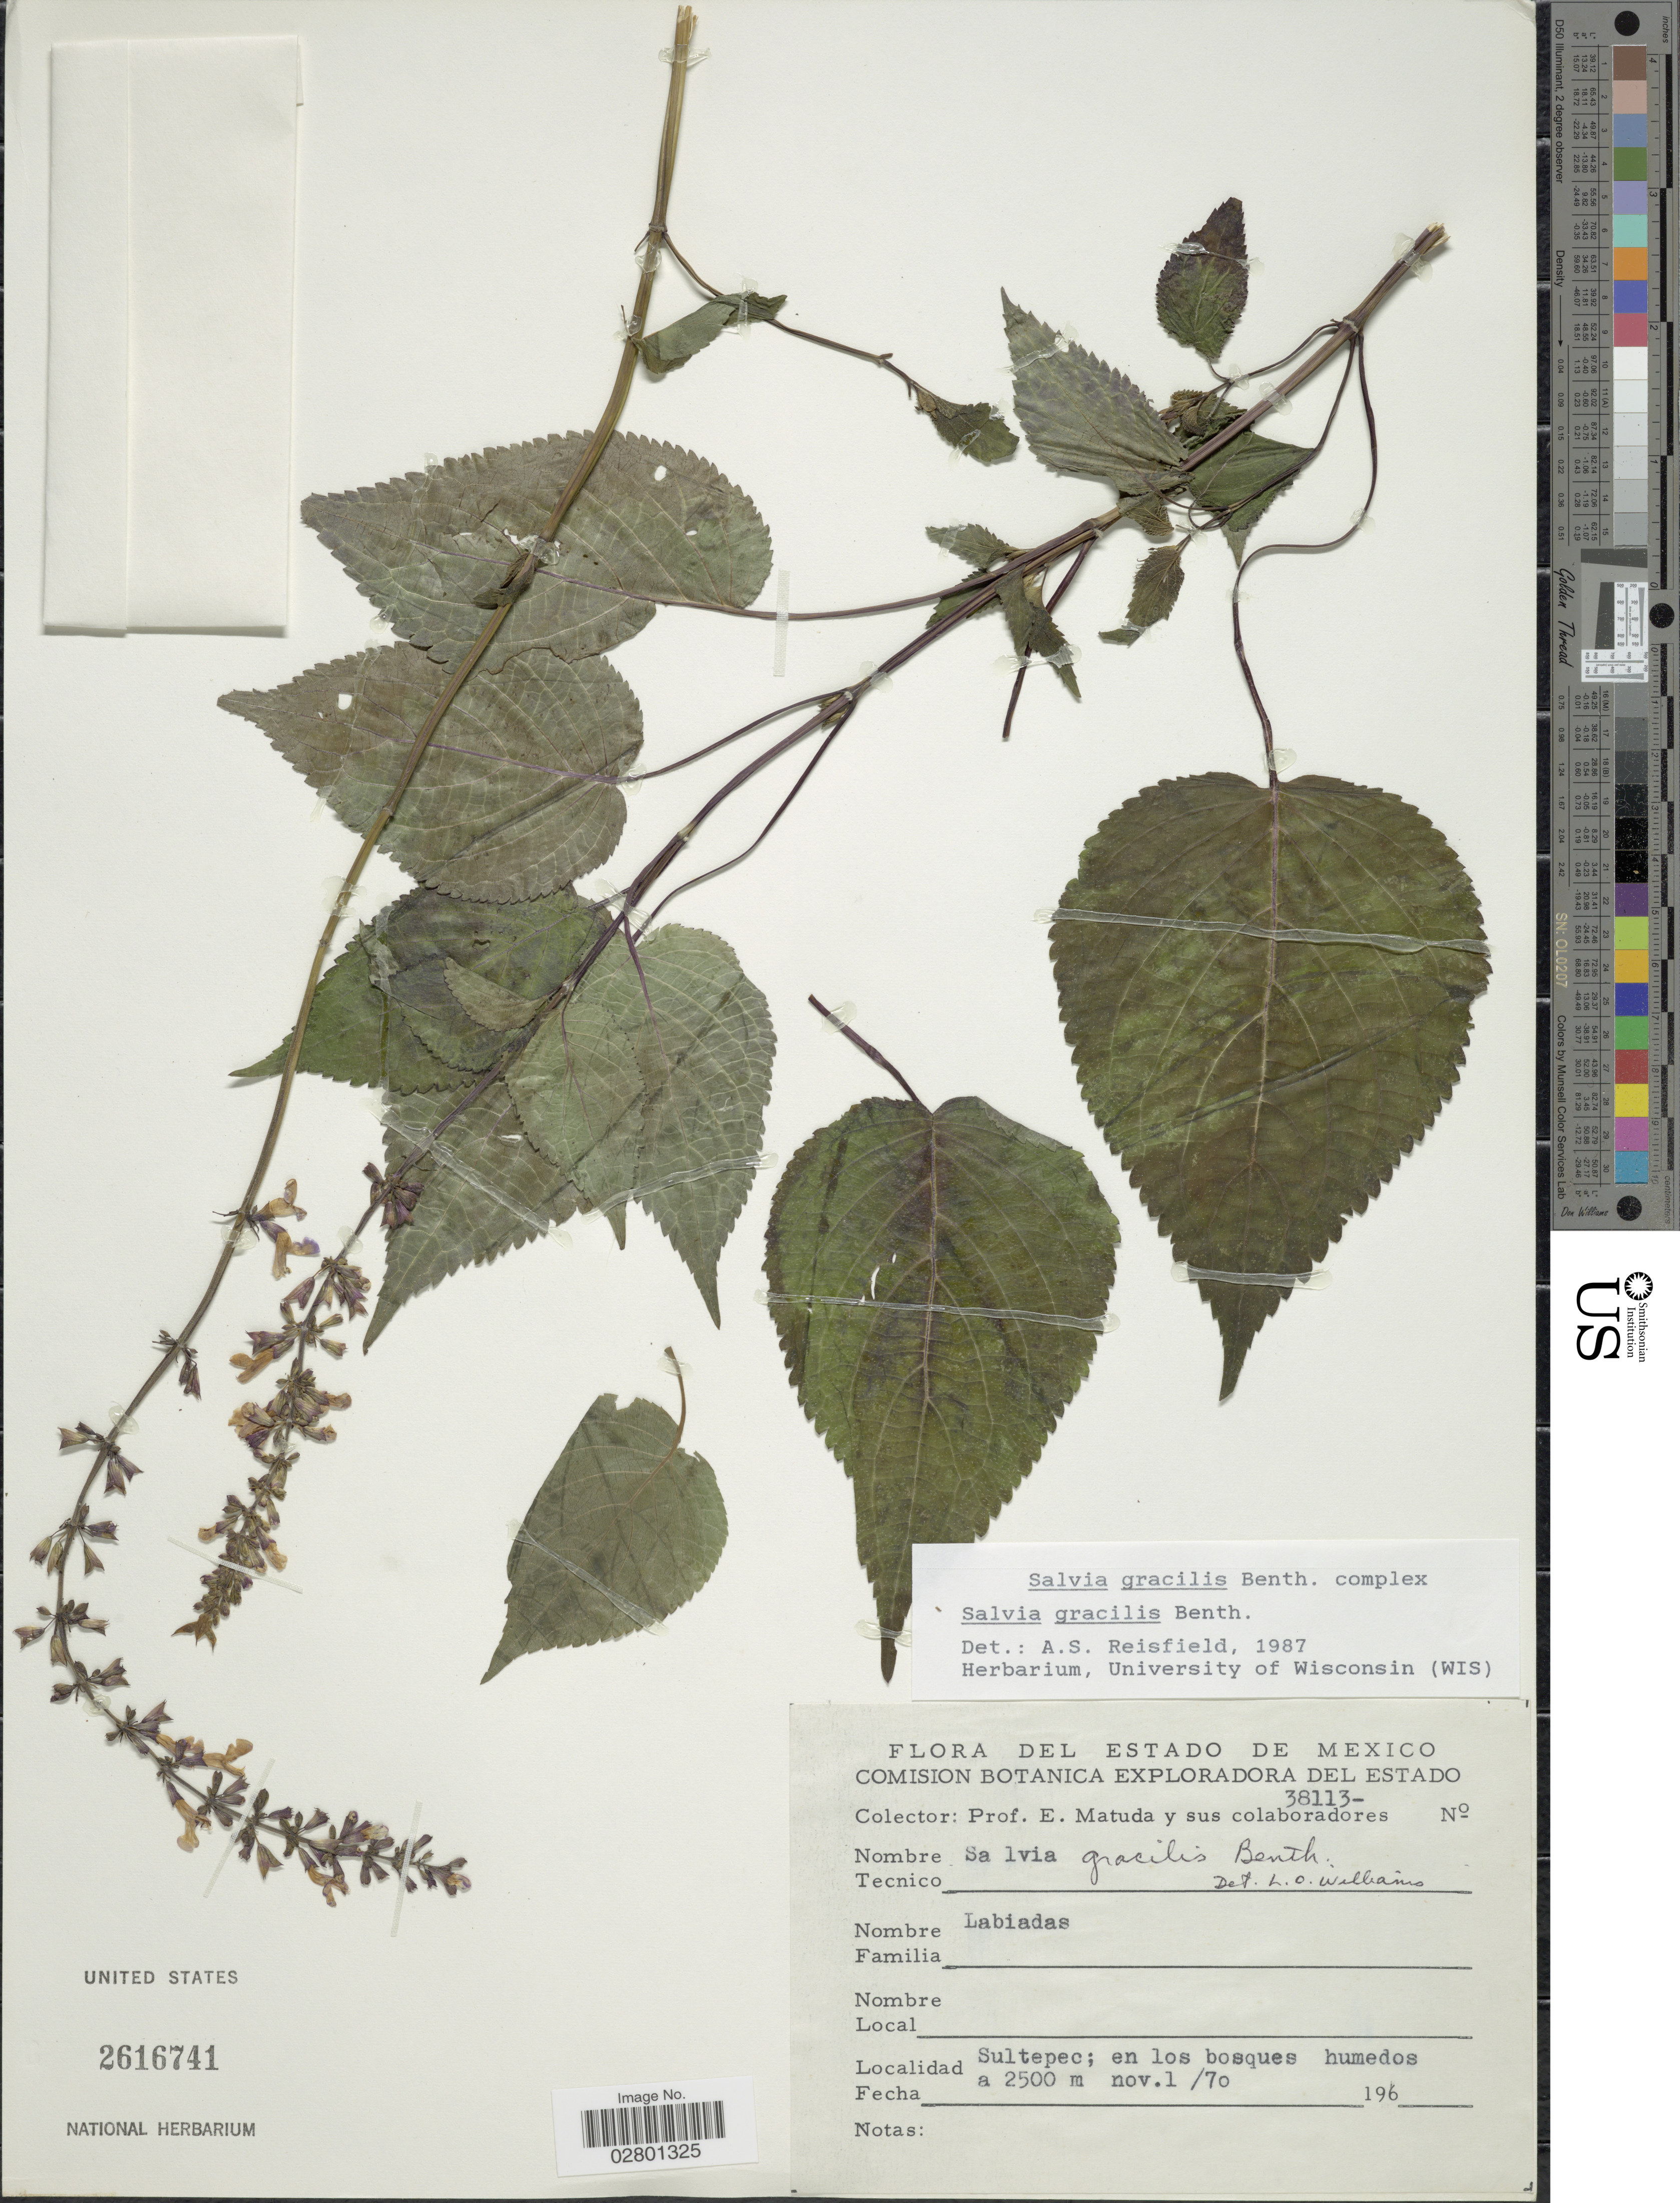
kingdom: Plantae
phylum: Tracheophyta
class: Magnoliopsida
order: Lamiales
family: Lamiaceae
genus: Salvia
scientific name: Salvia gracilis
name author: Benth.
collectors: E. Matuda & Sus Colaboradores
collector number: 38113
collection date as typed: Transcribed d/m/y: 1/11/70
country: Mexico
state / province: México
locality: Estado de Mexico. Sultepec; en los bosques humedos.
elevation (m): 2500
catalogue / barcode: US 2616741